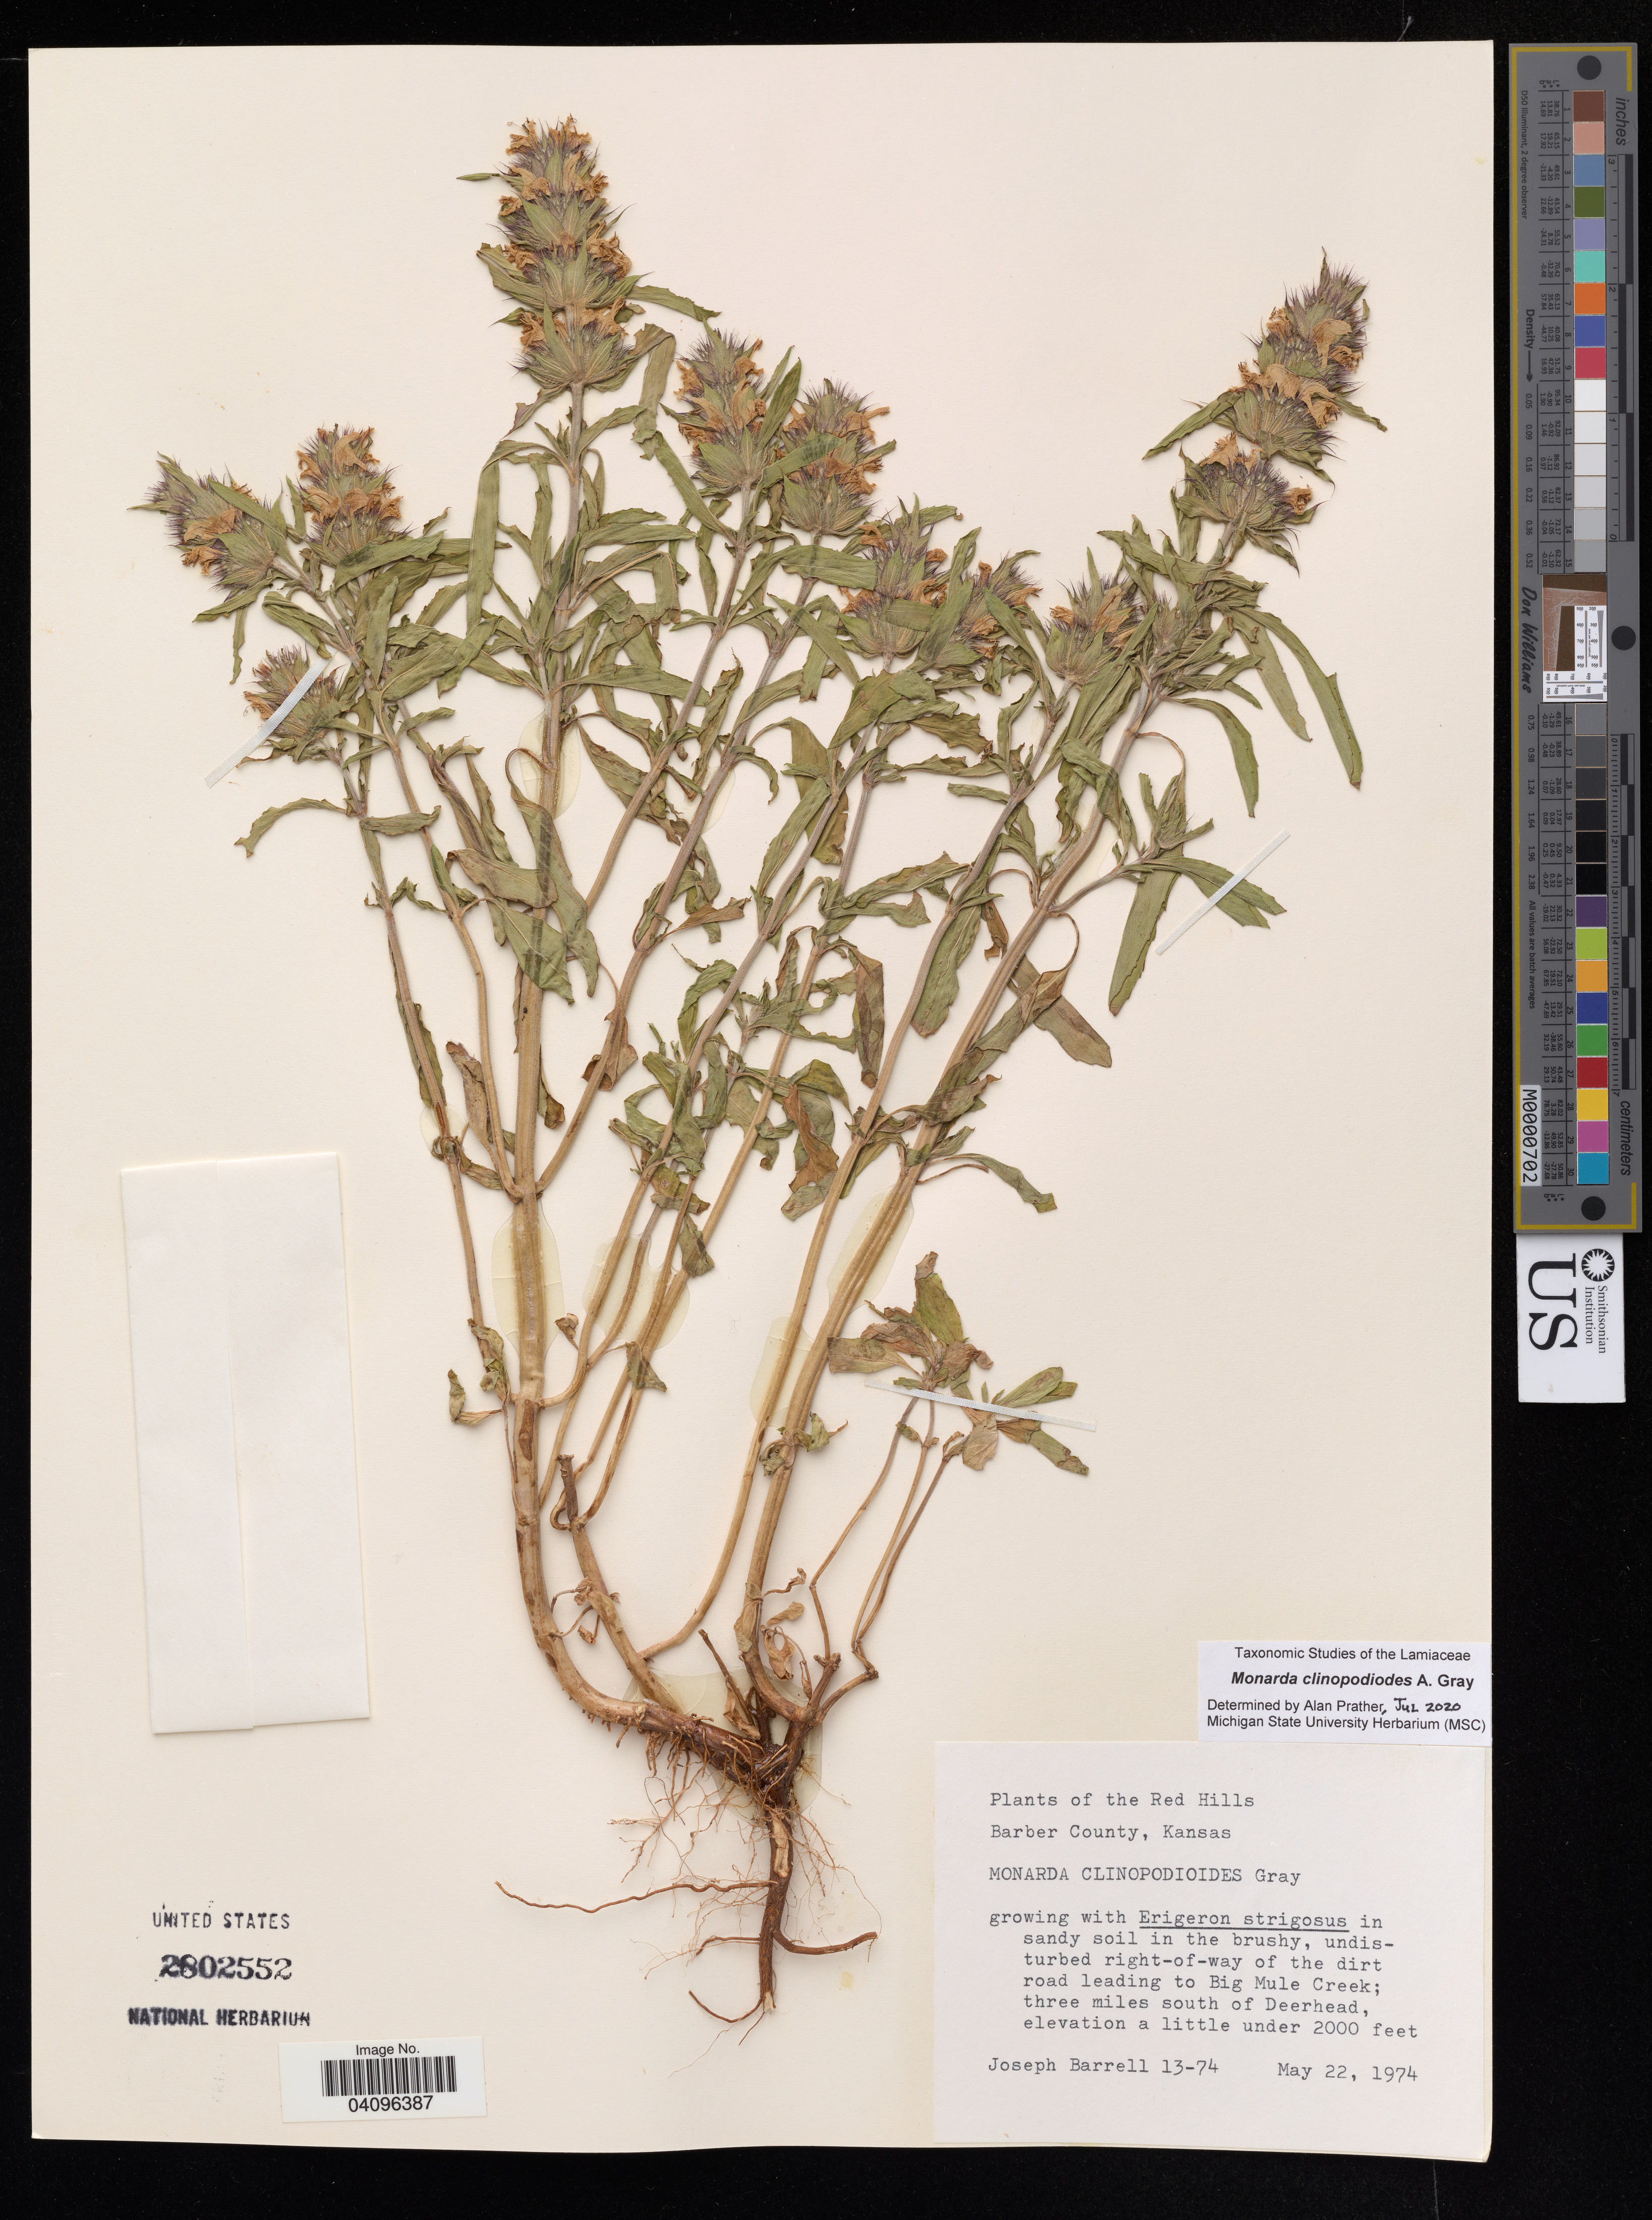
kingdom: Plantae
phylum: Tracheophyta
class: Magnoliopsida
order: Lamiales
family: Lamiaceae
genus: Monarda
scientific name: Monarda clinopodioides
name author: A. Gray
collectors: J. Barrell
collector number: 13-74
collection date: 1974-05-22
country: United States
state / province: Kansas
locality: Red Hills. Barber County. undisturbed right-of-way of the dirt road leading to Big Mule Creek; three miles south of Deerhead.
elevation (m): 610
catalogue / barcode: US 2802552